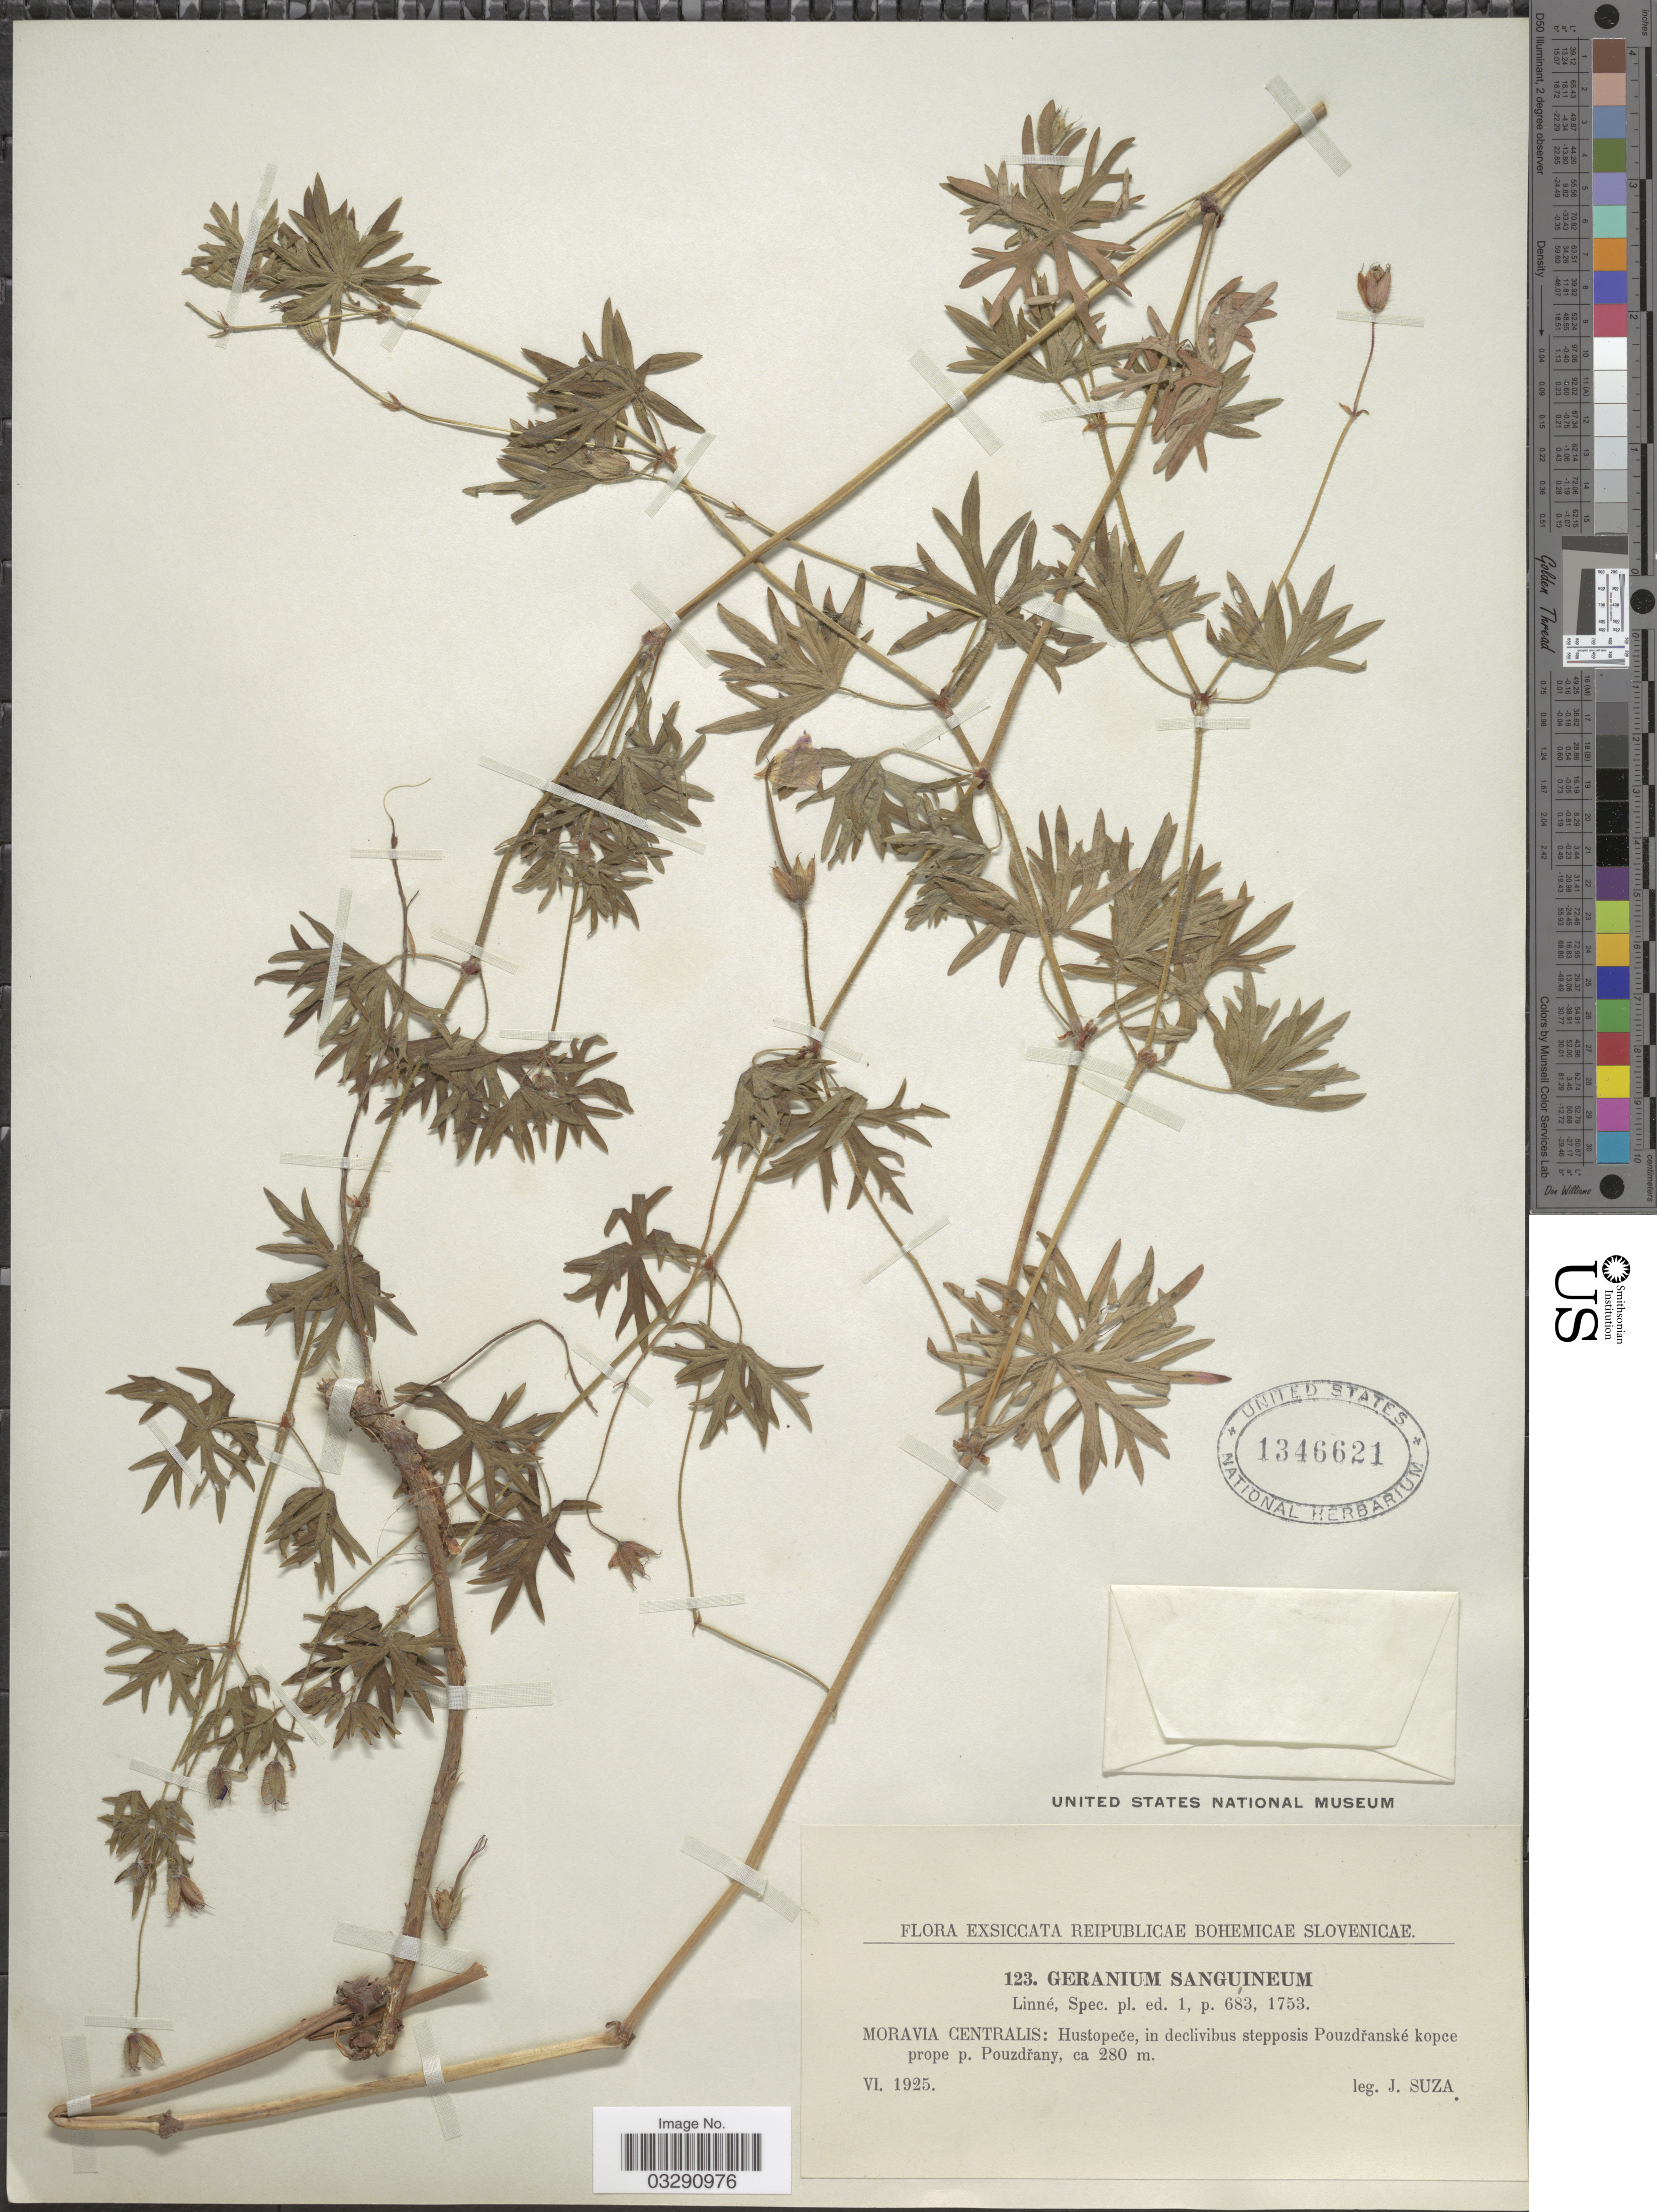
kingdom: Plantae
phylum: Tracheophyta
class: Magnoliopsida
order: Geraniales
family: Geraniaceae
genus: Geranium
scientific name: Geranium sanguineum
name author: L.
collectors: J. Suza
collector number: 123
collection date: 1925-06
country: Czechia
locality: Reipublicae Bohemicae Slovenicae, Moravia Centralis: Hustopeče, in declivibus stepposis Pouzdřanské kopce prope p. Pouzdřany.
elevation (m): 280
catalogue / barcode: US 1346621